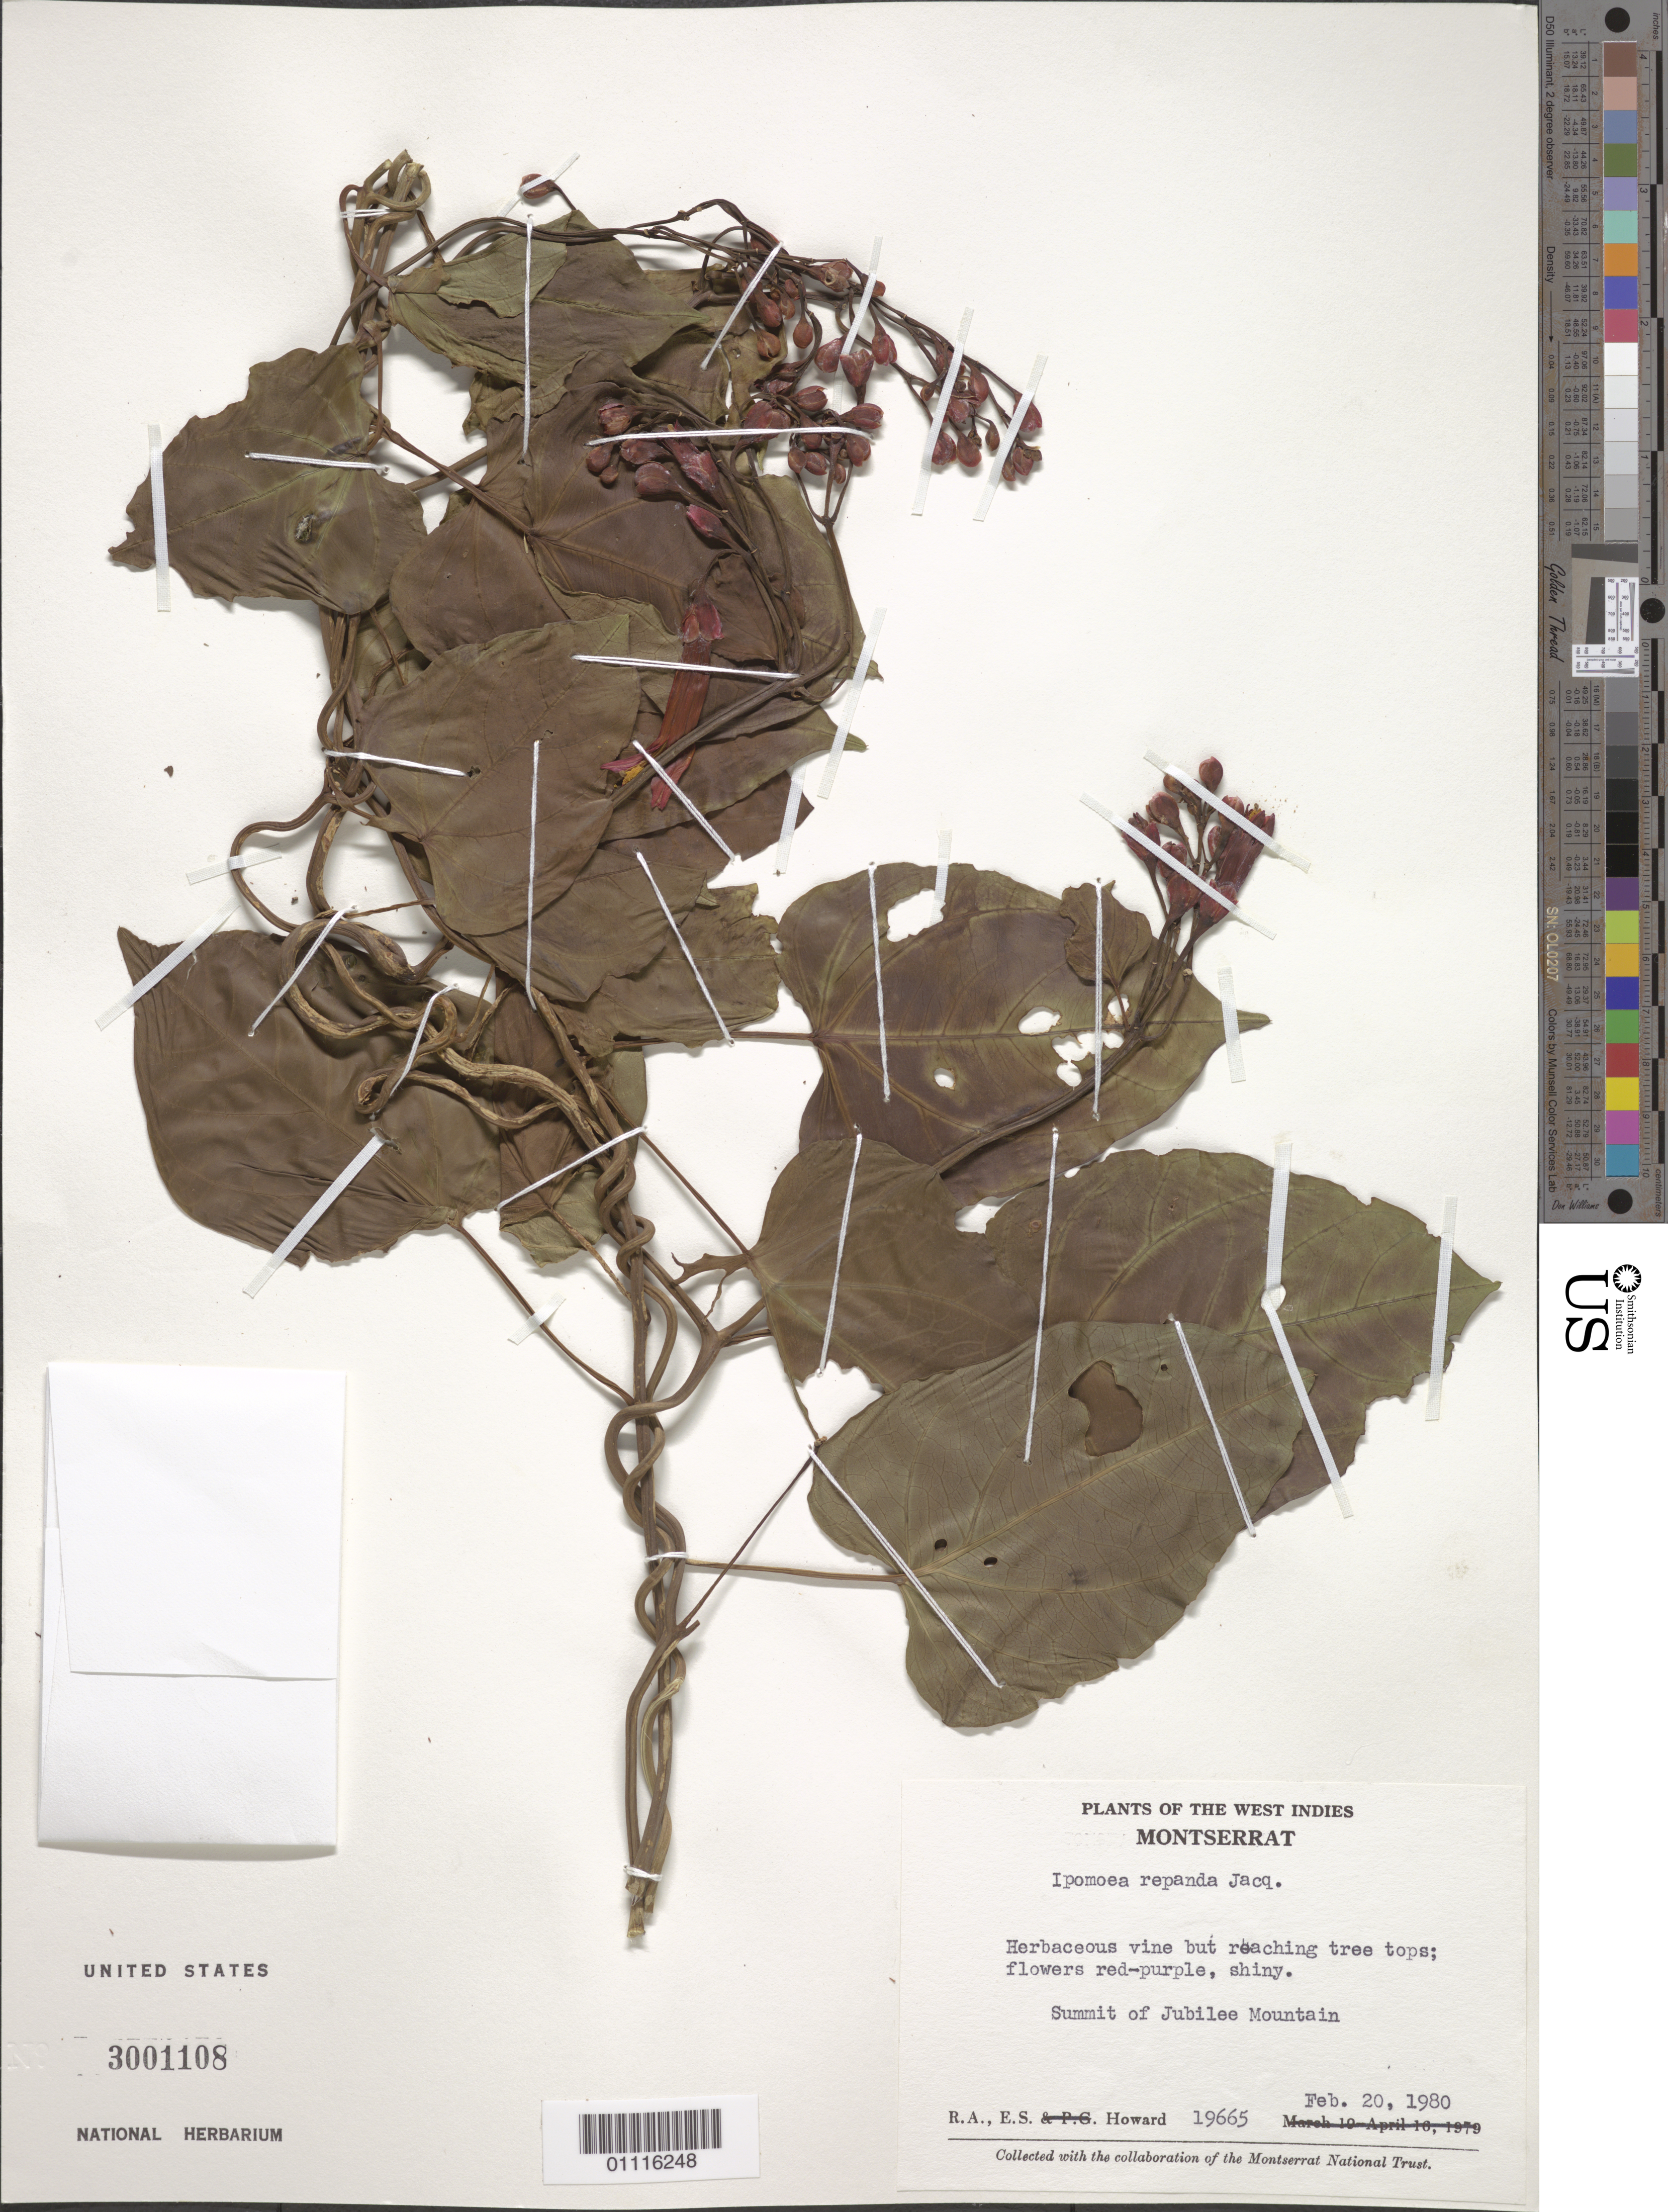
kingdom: Plantae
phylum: Tracheophyta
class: Magnoliopsida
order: Solanales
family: Convolvulaceae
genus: Ipomoea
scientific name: Ipomoea repanda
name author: Jacq.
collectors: R. A. Howard & E. S. Howard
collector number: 19665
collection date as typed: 20 Feb 1980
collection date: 1980-02-20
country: Montserrat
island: Montserrat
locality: Summit of Jubilee Mountain.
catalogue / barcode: US 3001108